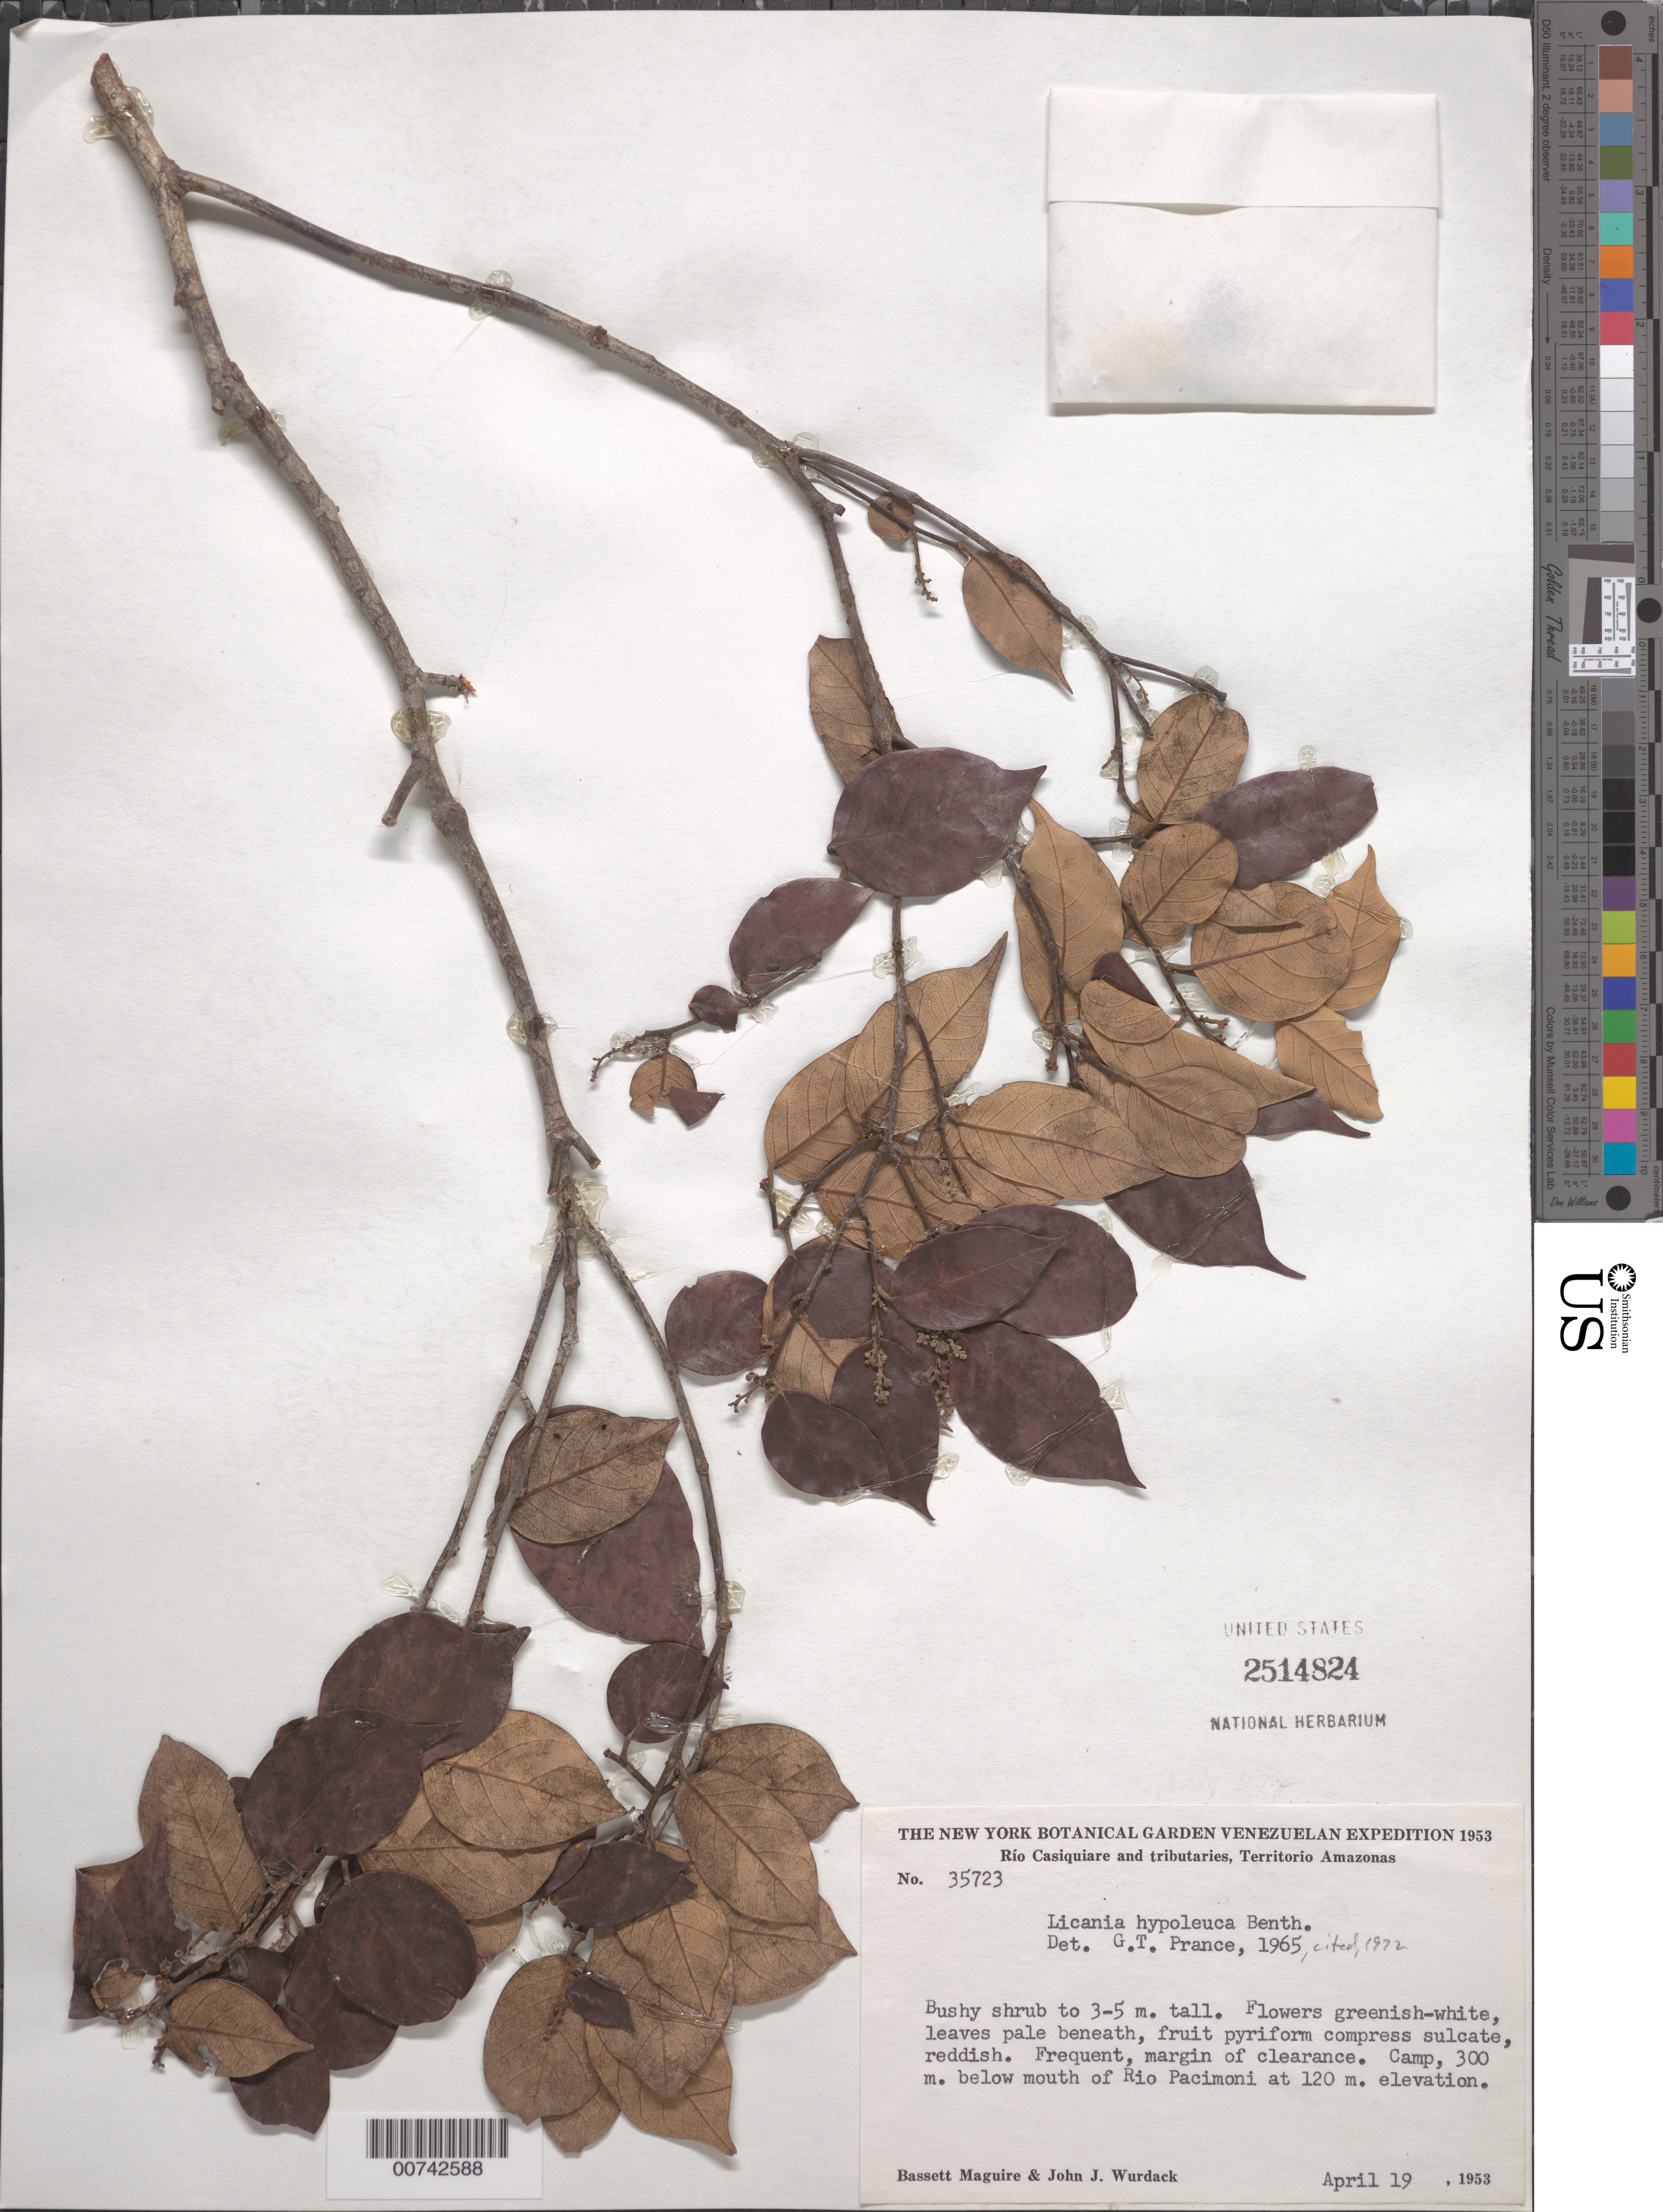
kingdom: Plantae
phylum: Tracheophyta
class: Magnoliopsida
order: Malpighiales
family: Chrysobalanaceae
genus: Licania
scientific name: Licania hypoleuca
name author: Benth.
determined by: Prance, G. T.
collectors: B. Maguire & J. J. Wurdack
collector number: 35723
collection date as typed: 19-Apr-53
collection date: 1953-04-19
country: Venezuela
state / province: Amazonas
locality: Río Casiquiare, 300 m below mouth of Río Pacimoni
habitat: Margin of clearance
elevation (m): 120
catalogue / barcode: US 2514824